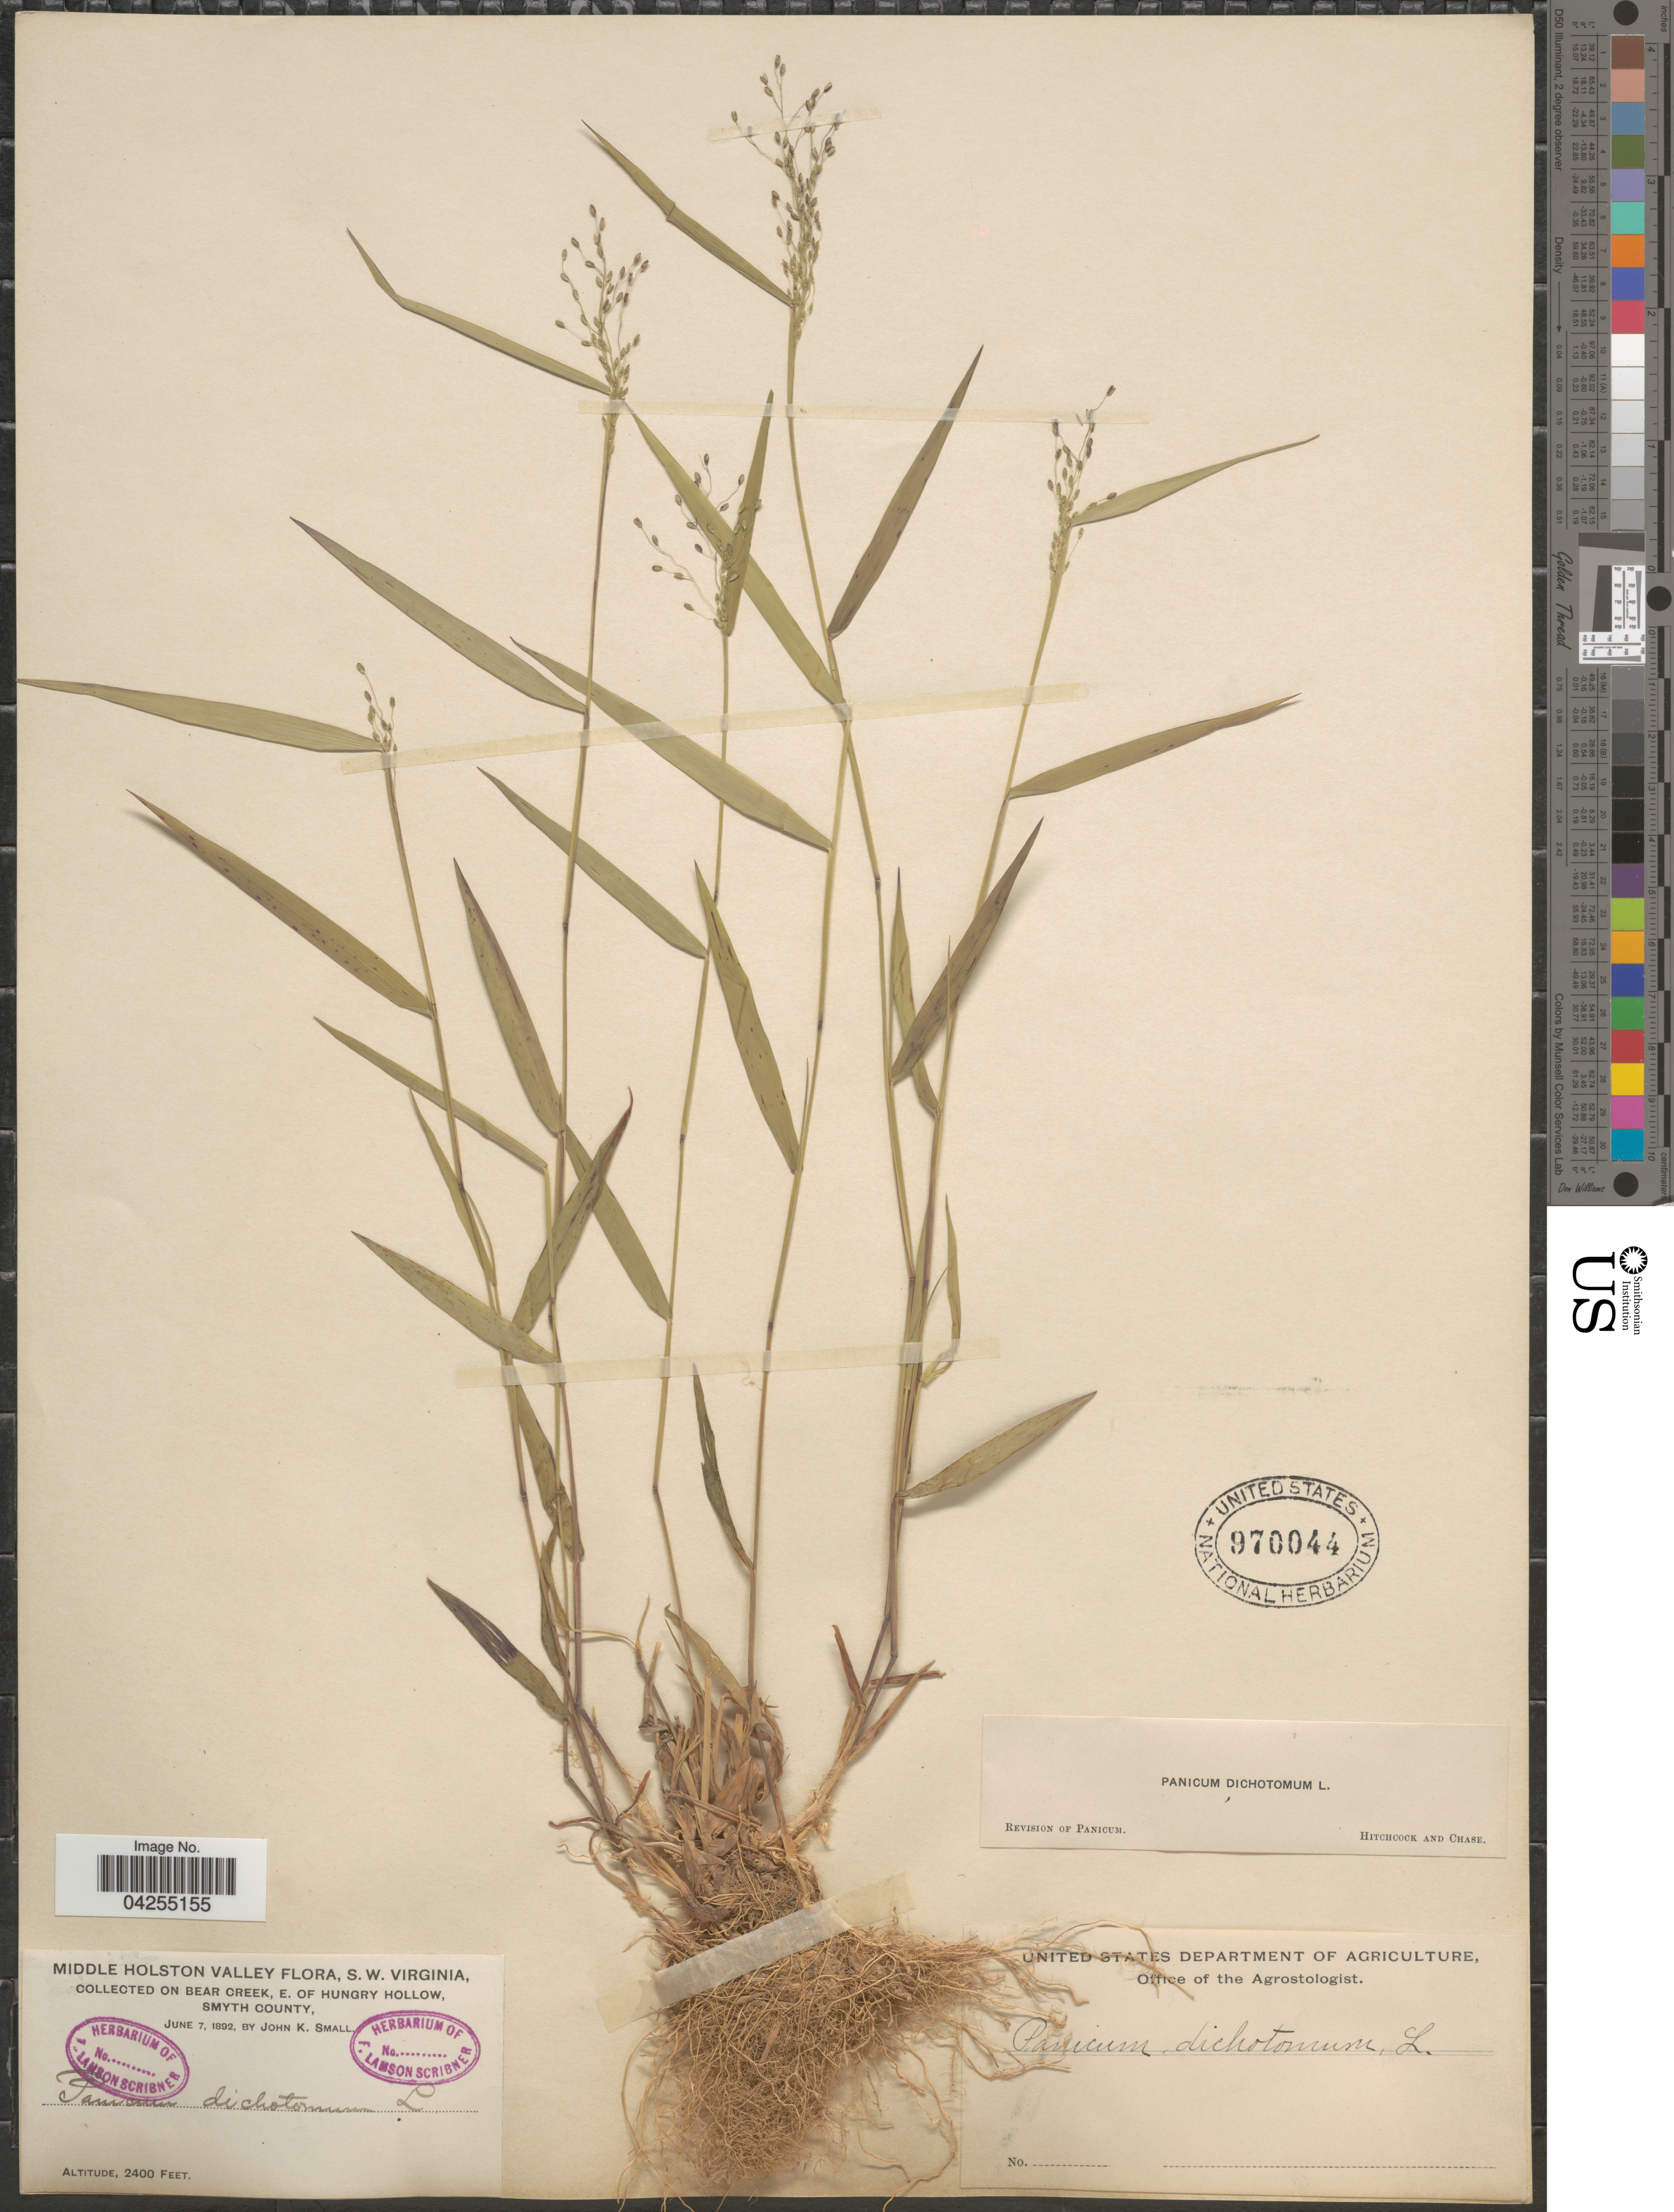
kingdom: Plantae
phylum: Tracheophyta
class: Liliopsida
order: Poales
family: Poaceae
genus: Dichanthelium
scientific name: Dichanthelium dichotomum var. dichotomum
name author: (L.) Gould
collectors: J. K. Small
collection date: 1892-06-07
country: United States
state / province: Virginia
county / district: Smyth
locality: Middle Holston Valley, S.W. Virginia. On Bear Creek, E. of Hungry Hollow, Smyth County.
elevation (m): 732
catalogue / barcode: US 970044